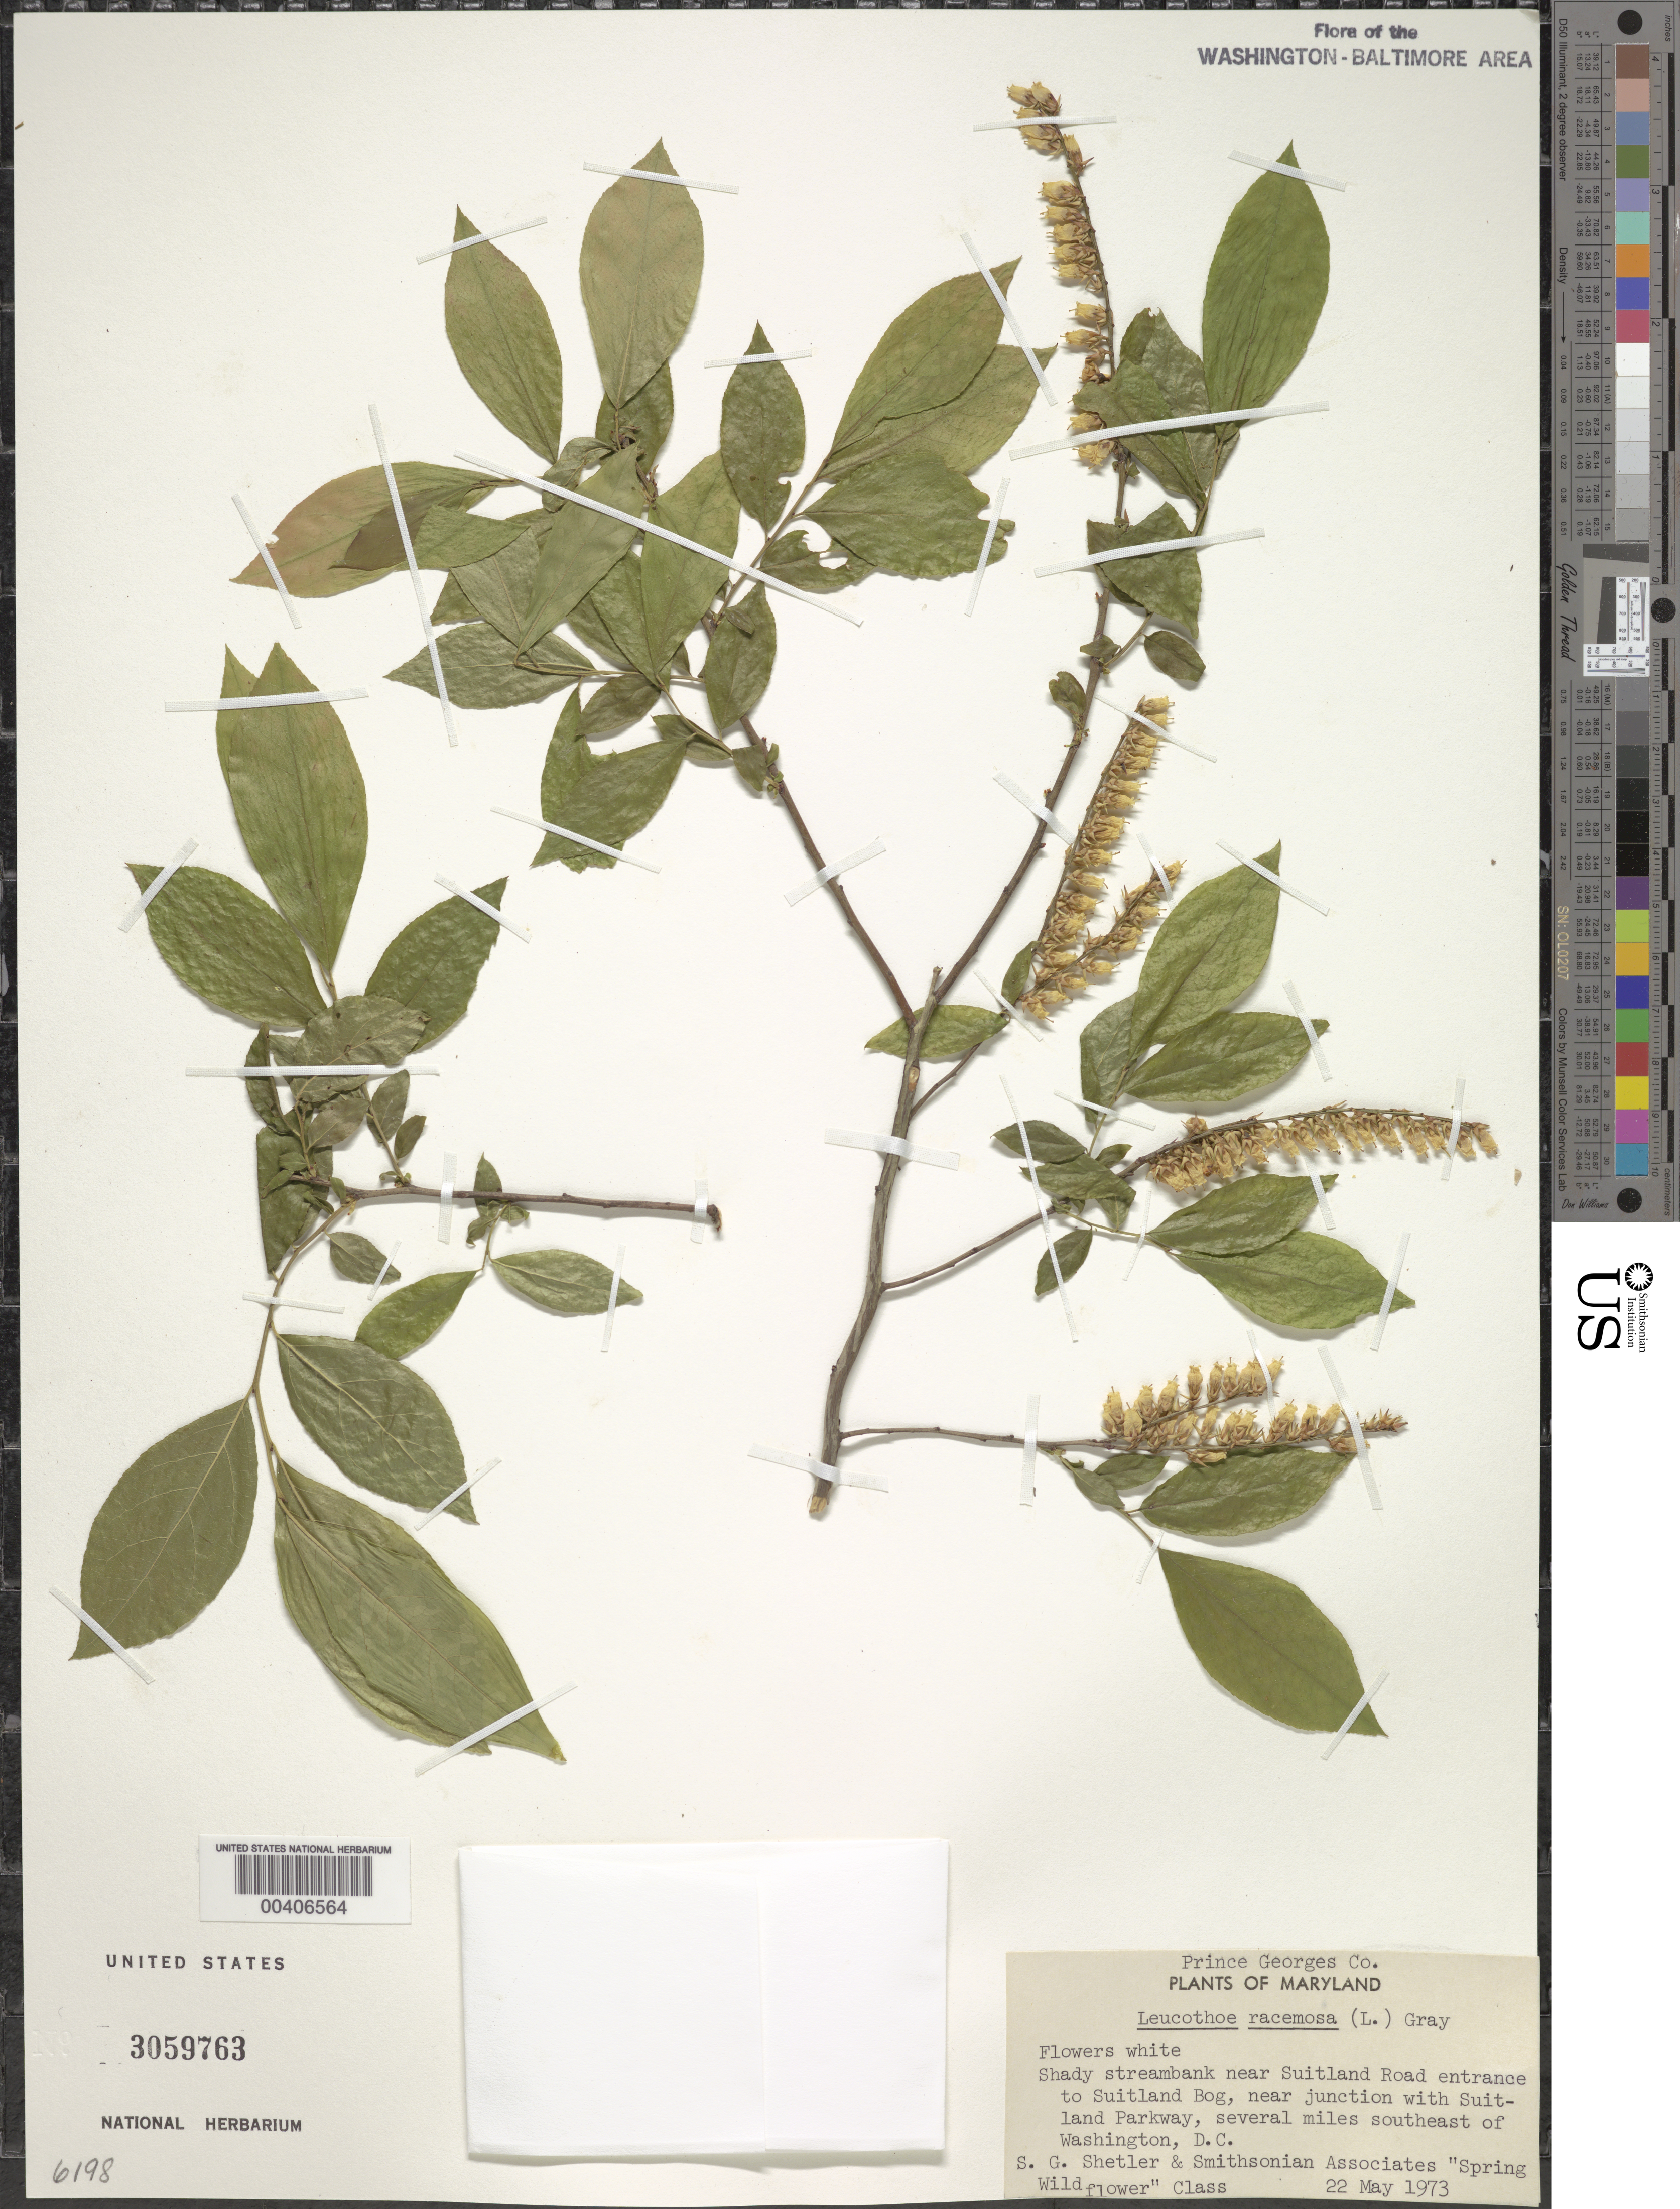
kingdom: Plantae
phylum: Tracheophyta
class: Magnoliopsida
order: Ericales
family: Ericaceae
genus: Leucothoe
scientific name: Leucothoë racemosa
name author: (L.) A. Gray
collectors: S. Shetler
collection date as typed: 22 May 1973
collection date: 1973-05-22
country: United States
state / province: Maryland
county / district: Prince George's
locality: Near Suitland Road entrance to Suitland Bog SE of Washington Dc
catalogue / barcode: US 3059763